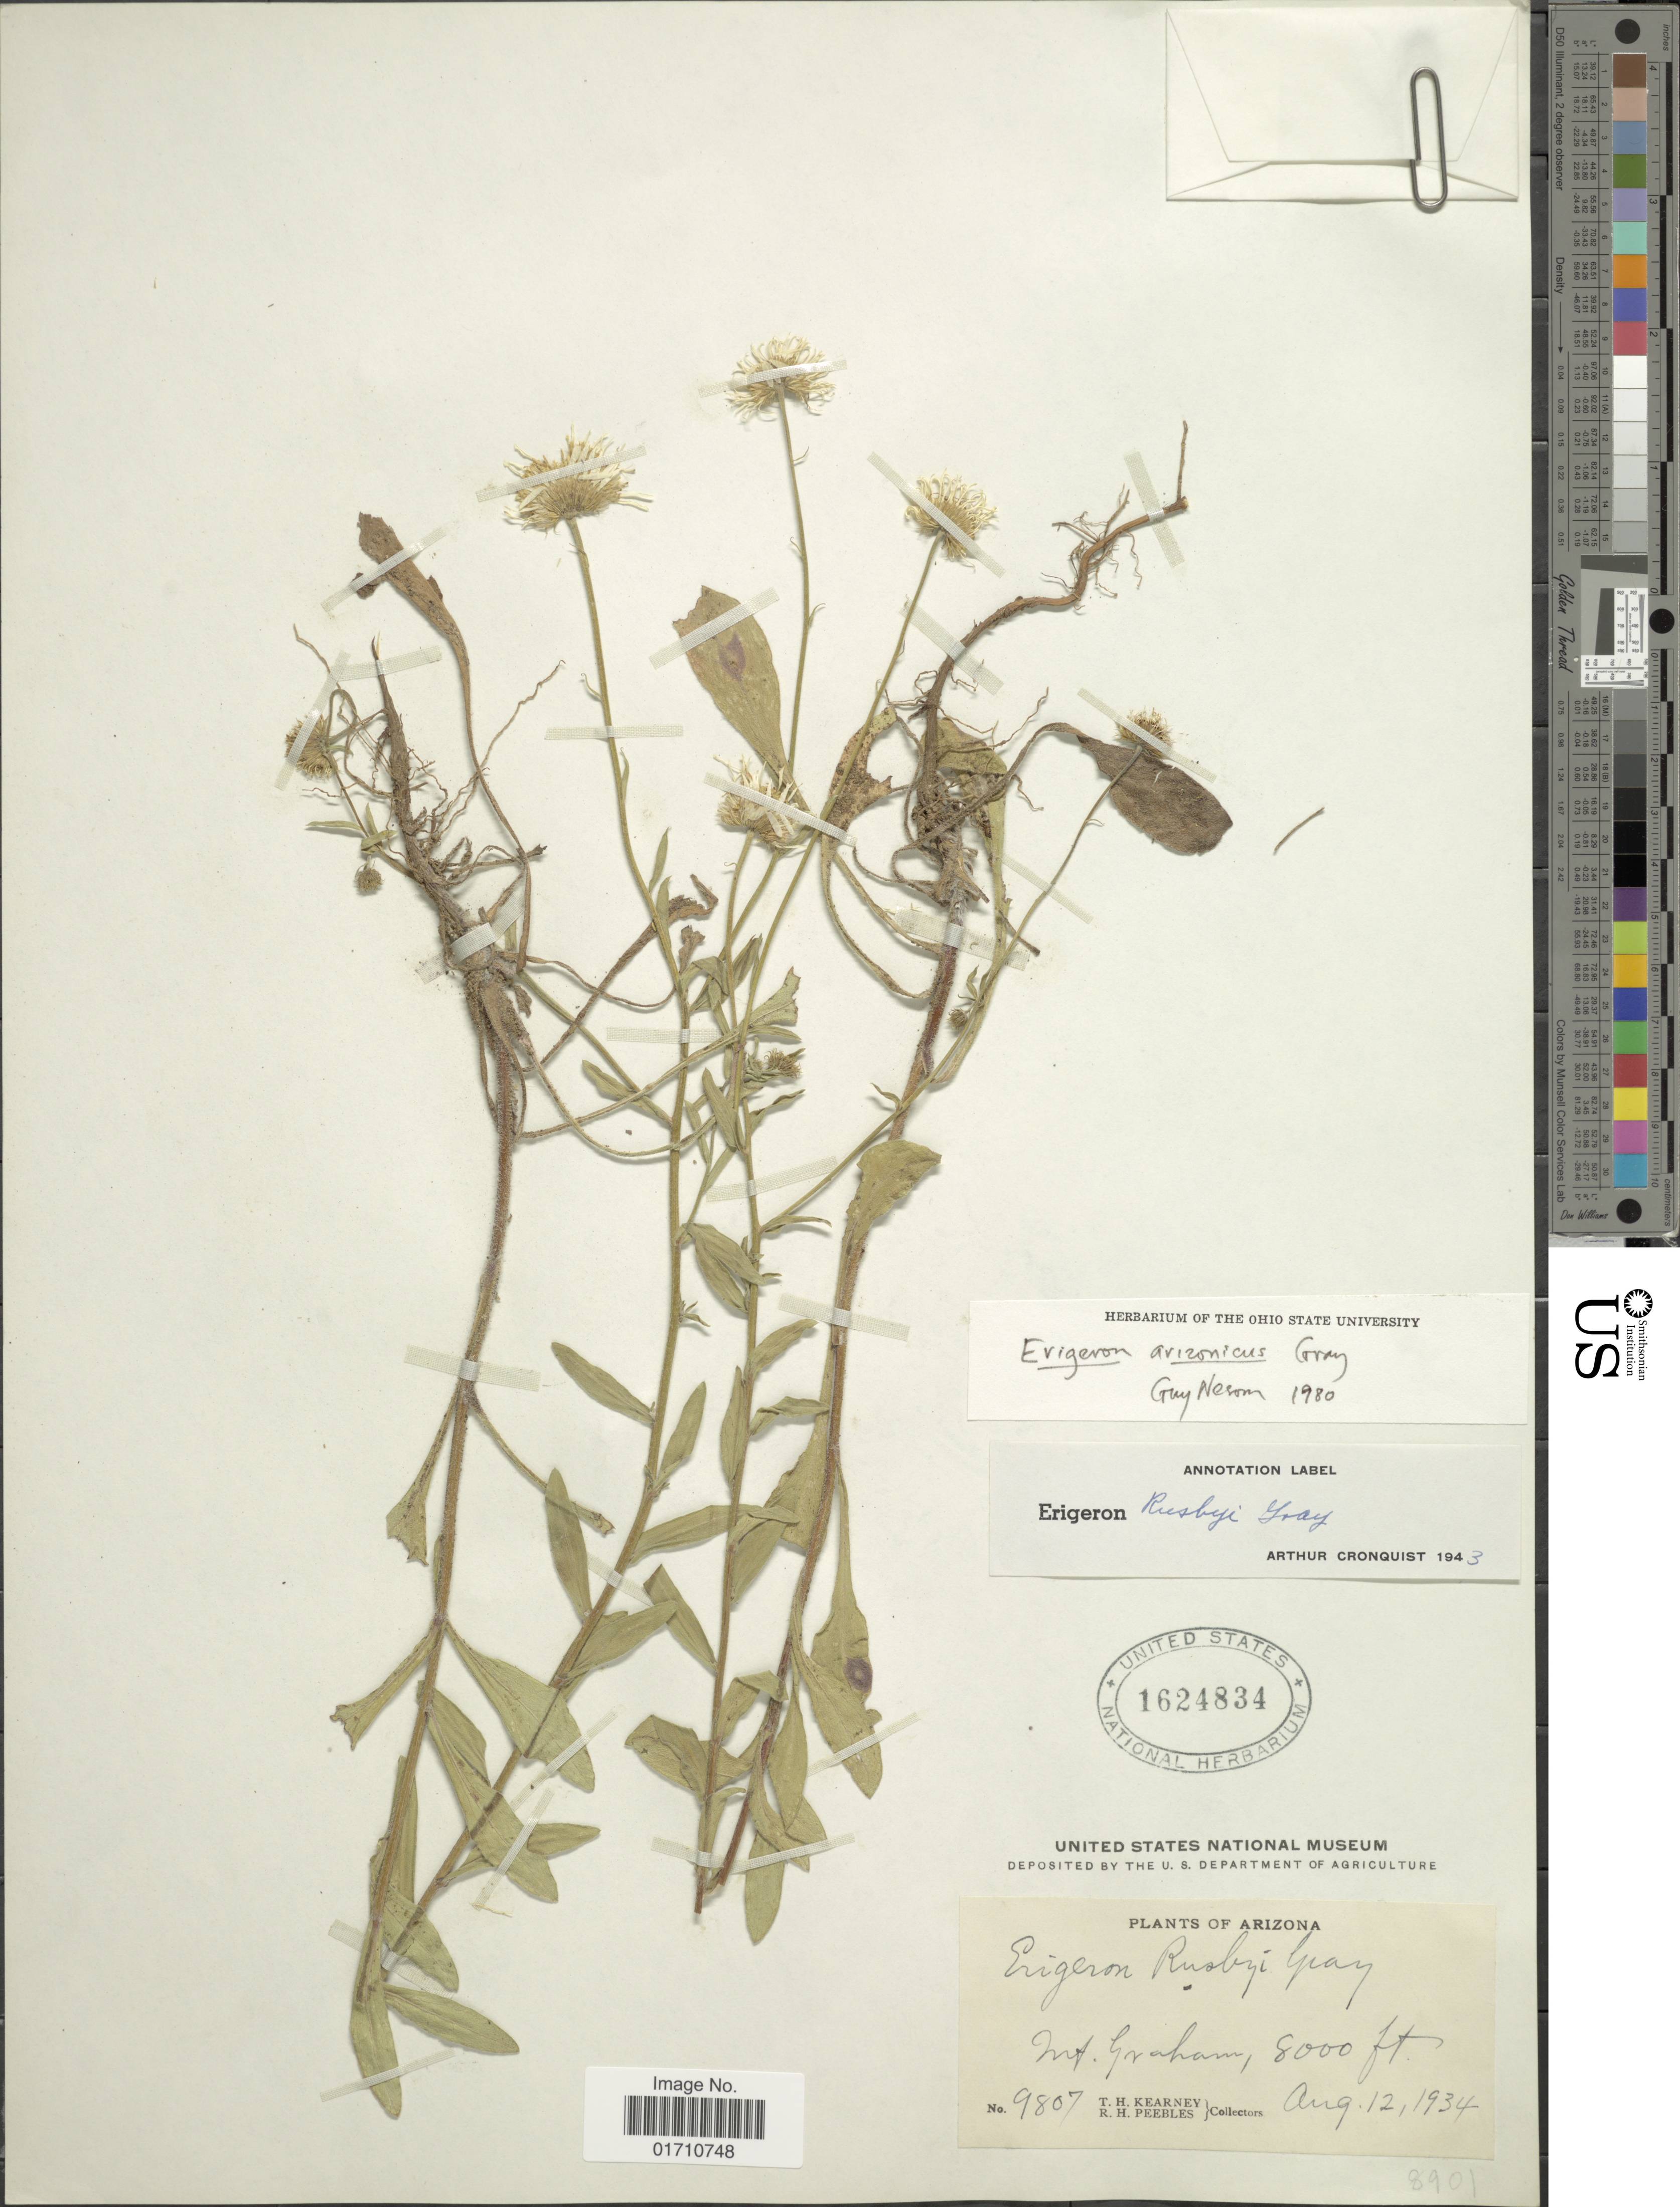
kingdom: Plantae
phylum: Tracheophyta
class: Magnoliopsida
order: Asterales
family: Asteraceae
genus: Erigeron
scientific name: Erigeron arizonicus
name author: A. Gray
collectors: T. H. Kearney & R. H. Peebles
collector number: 9807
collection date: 1934-08-12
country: United States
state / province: Arizona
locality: Mt Graham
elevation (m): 2438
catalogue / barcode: US 1624834